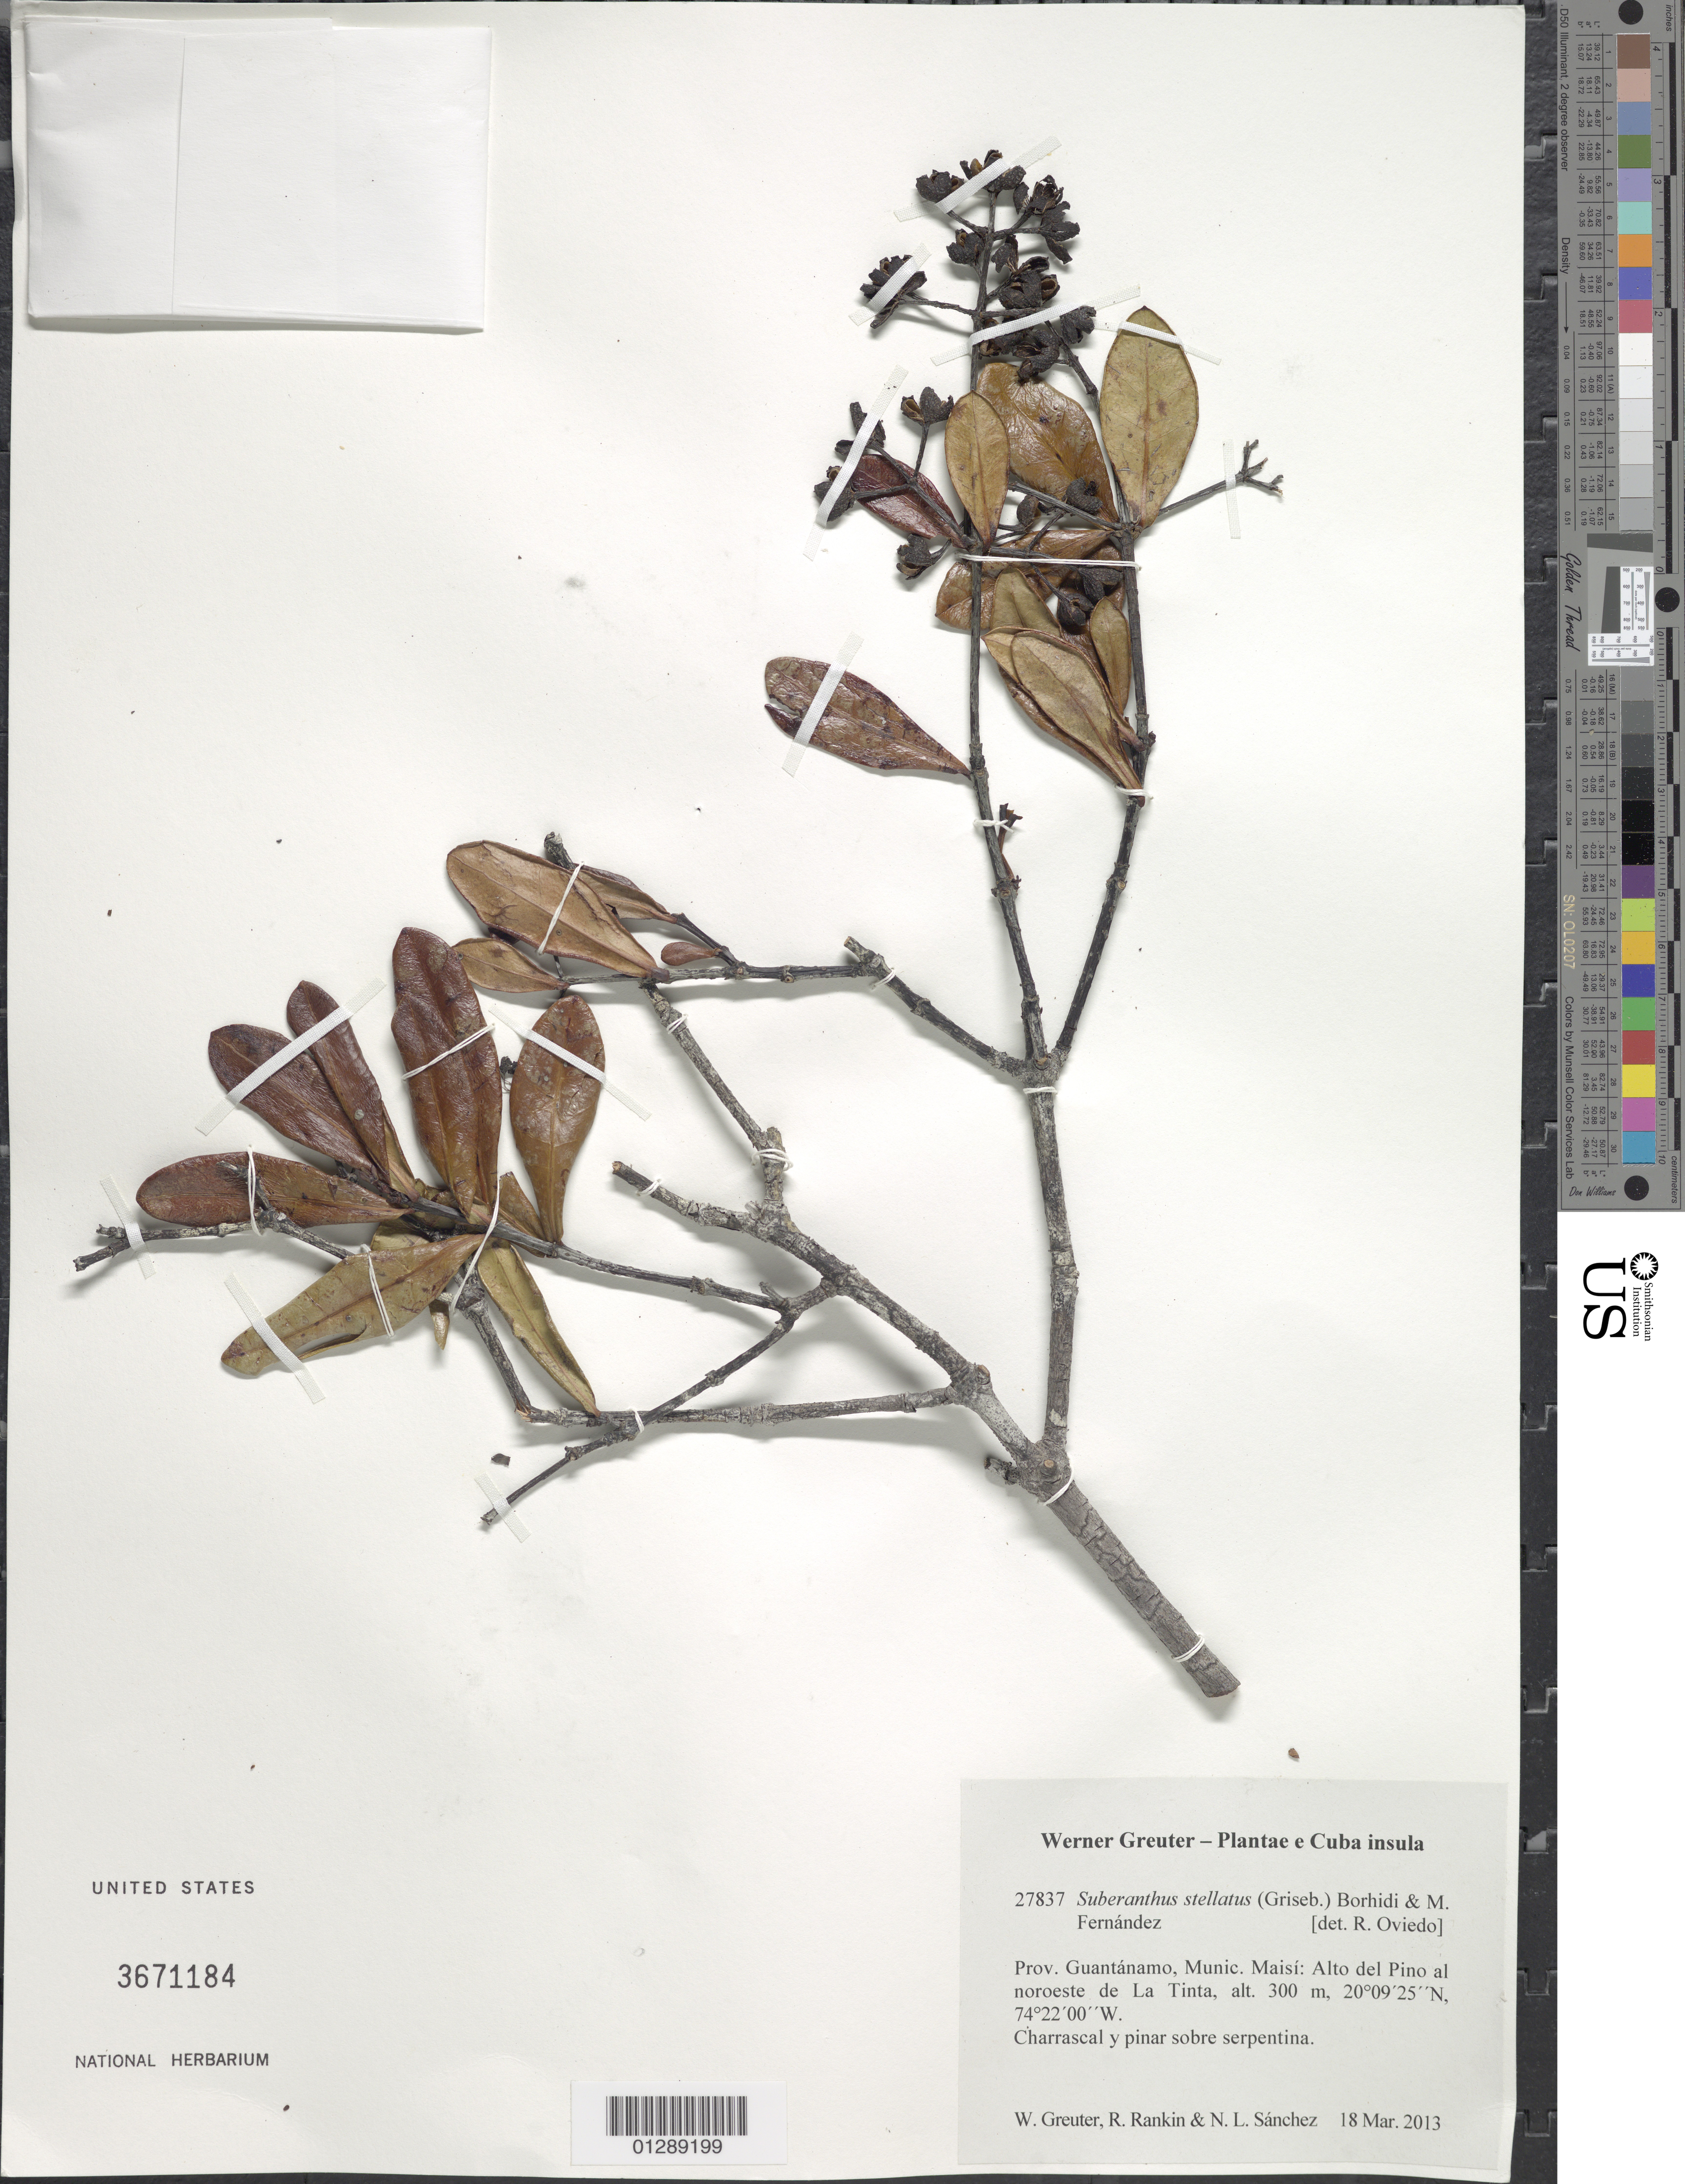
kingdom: Plantae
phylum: Tracheophyta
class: Magnoliopsida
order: Gentianales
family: Rubiaceae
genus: Suberanthus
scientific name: Suberanthus stellatus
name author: (Griseb.) Borhidi & Fernández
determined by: Oviedo, R.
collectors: W. R. Greuter, R. Rankin Rodriguez & N. Sanchez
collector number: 27837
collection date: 2013-03-18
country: Cuba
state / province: Guantanamo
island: Cuba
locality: Munic. Maisí: Alto del Pino al noroeste de La Tinta.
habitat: Charrascal y pinar sobre serpentina.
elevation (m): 300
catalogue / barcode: US 3671184